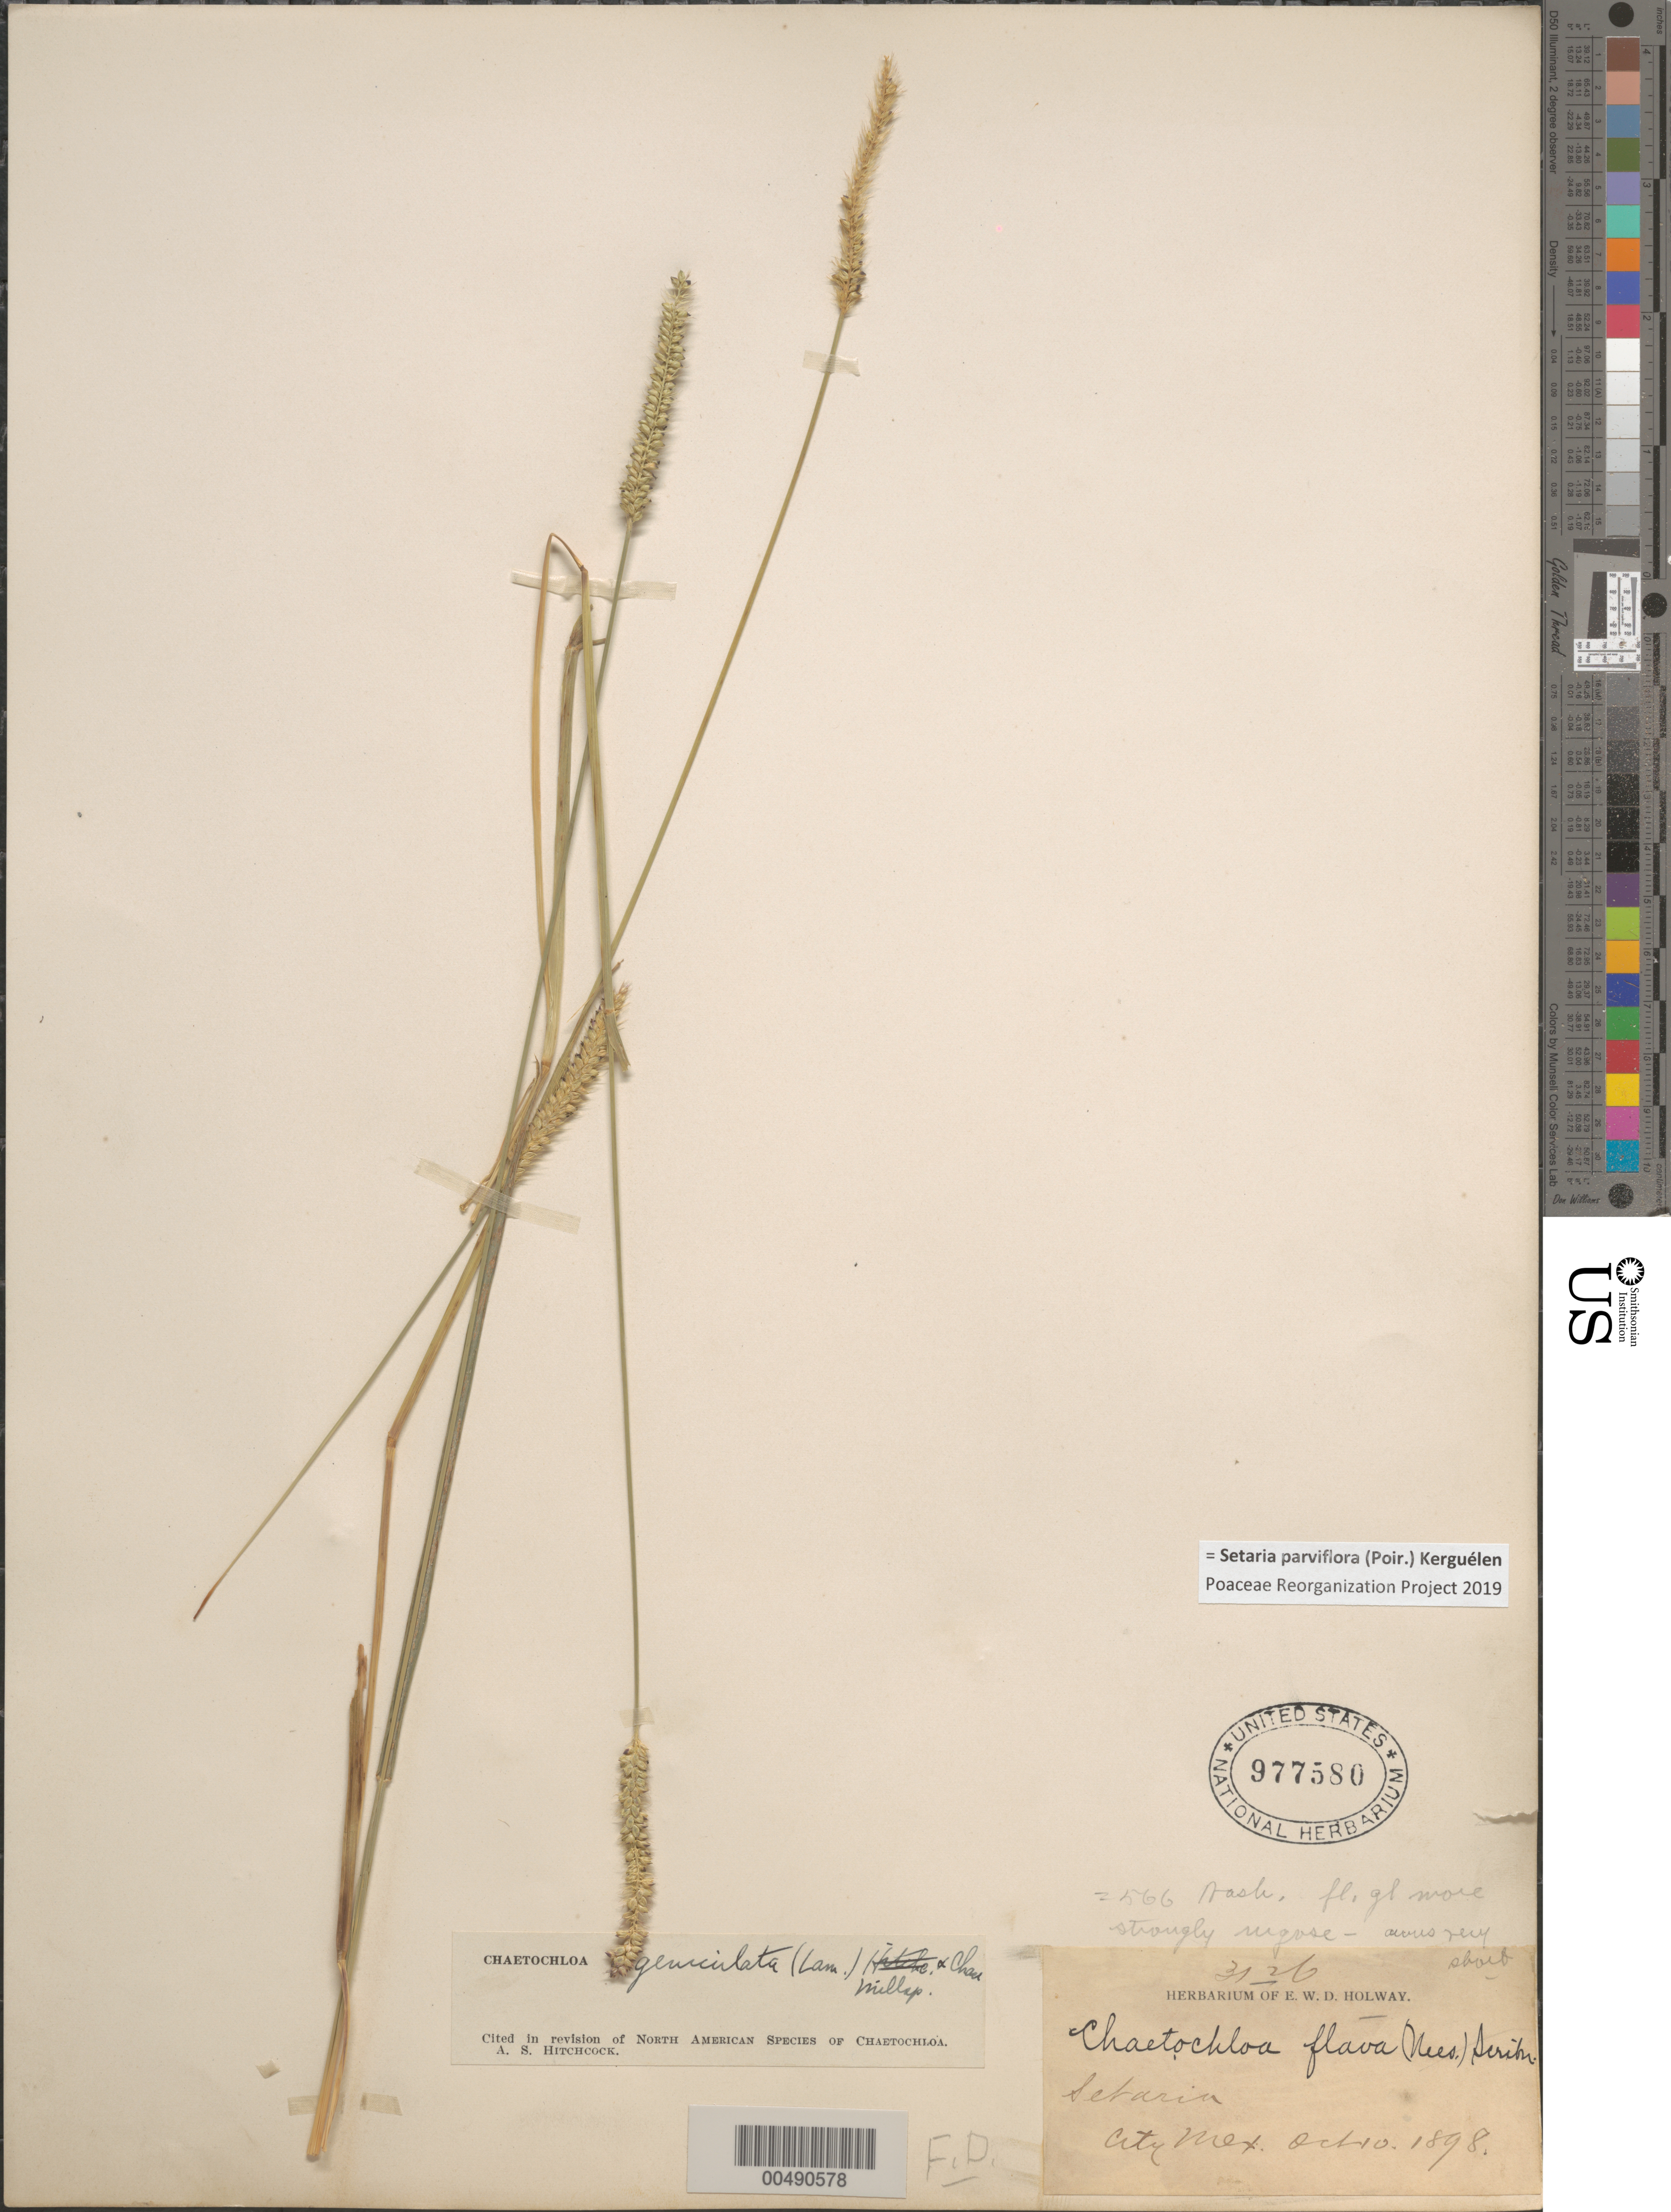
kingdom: Plantae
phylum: Tracheophyta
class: Liliopsida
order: Poales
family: Poaceae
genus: Setaria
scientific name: Setaria parviflora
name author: (Poir.) Kerguélen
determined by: Poaceae Reorganization Project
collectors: -- Holway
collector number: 3126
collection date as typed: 10 Oct 1898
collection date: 1898-10-10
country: Mexico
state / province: Distrito Federal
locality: City Mexico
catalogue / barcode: US 977580